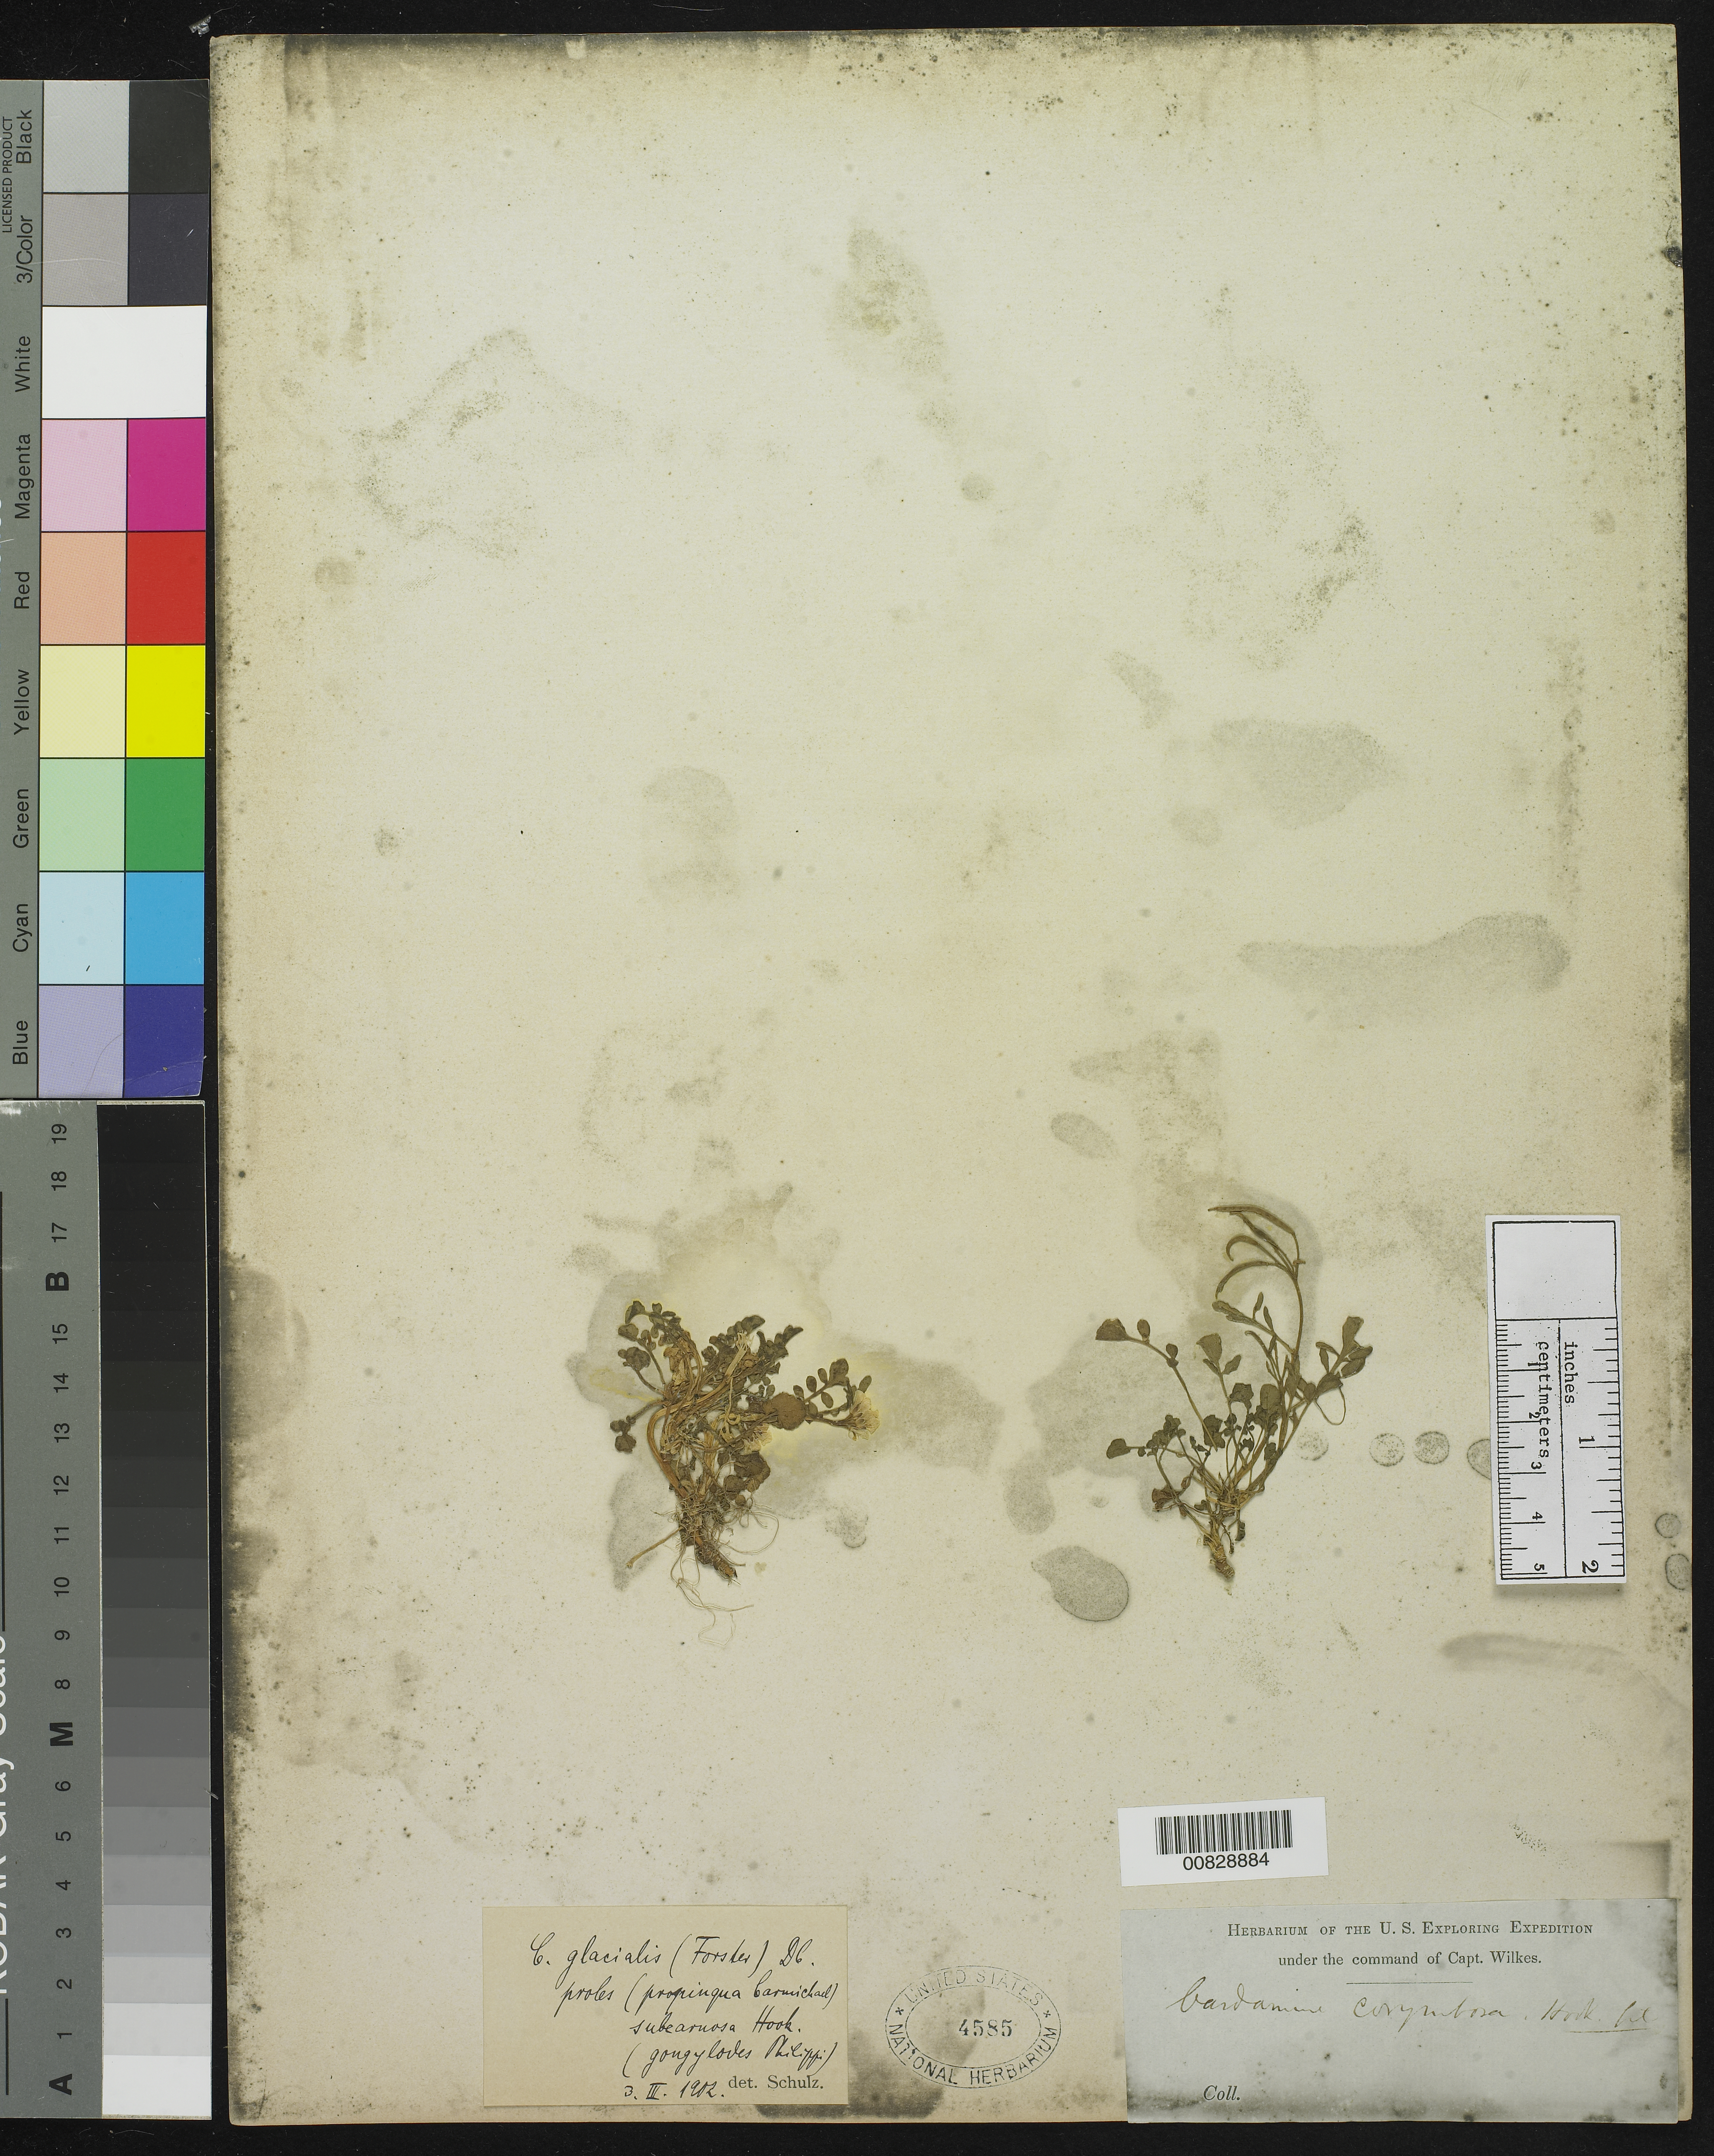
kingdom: Plantae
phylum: Tracheophyta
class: Magnoliopsida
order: Brassicales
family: Brassicaceae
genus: Cardamine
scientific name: Cardamine glacialis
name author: DC.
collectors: Wilkes Explor. Exped.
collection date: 1838/1842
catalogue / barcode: US 4585